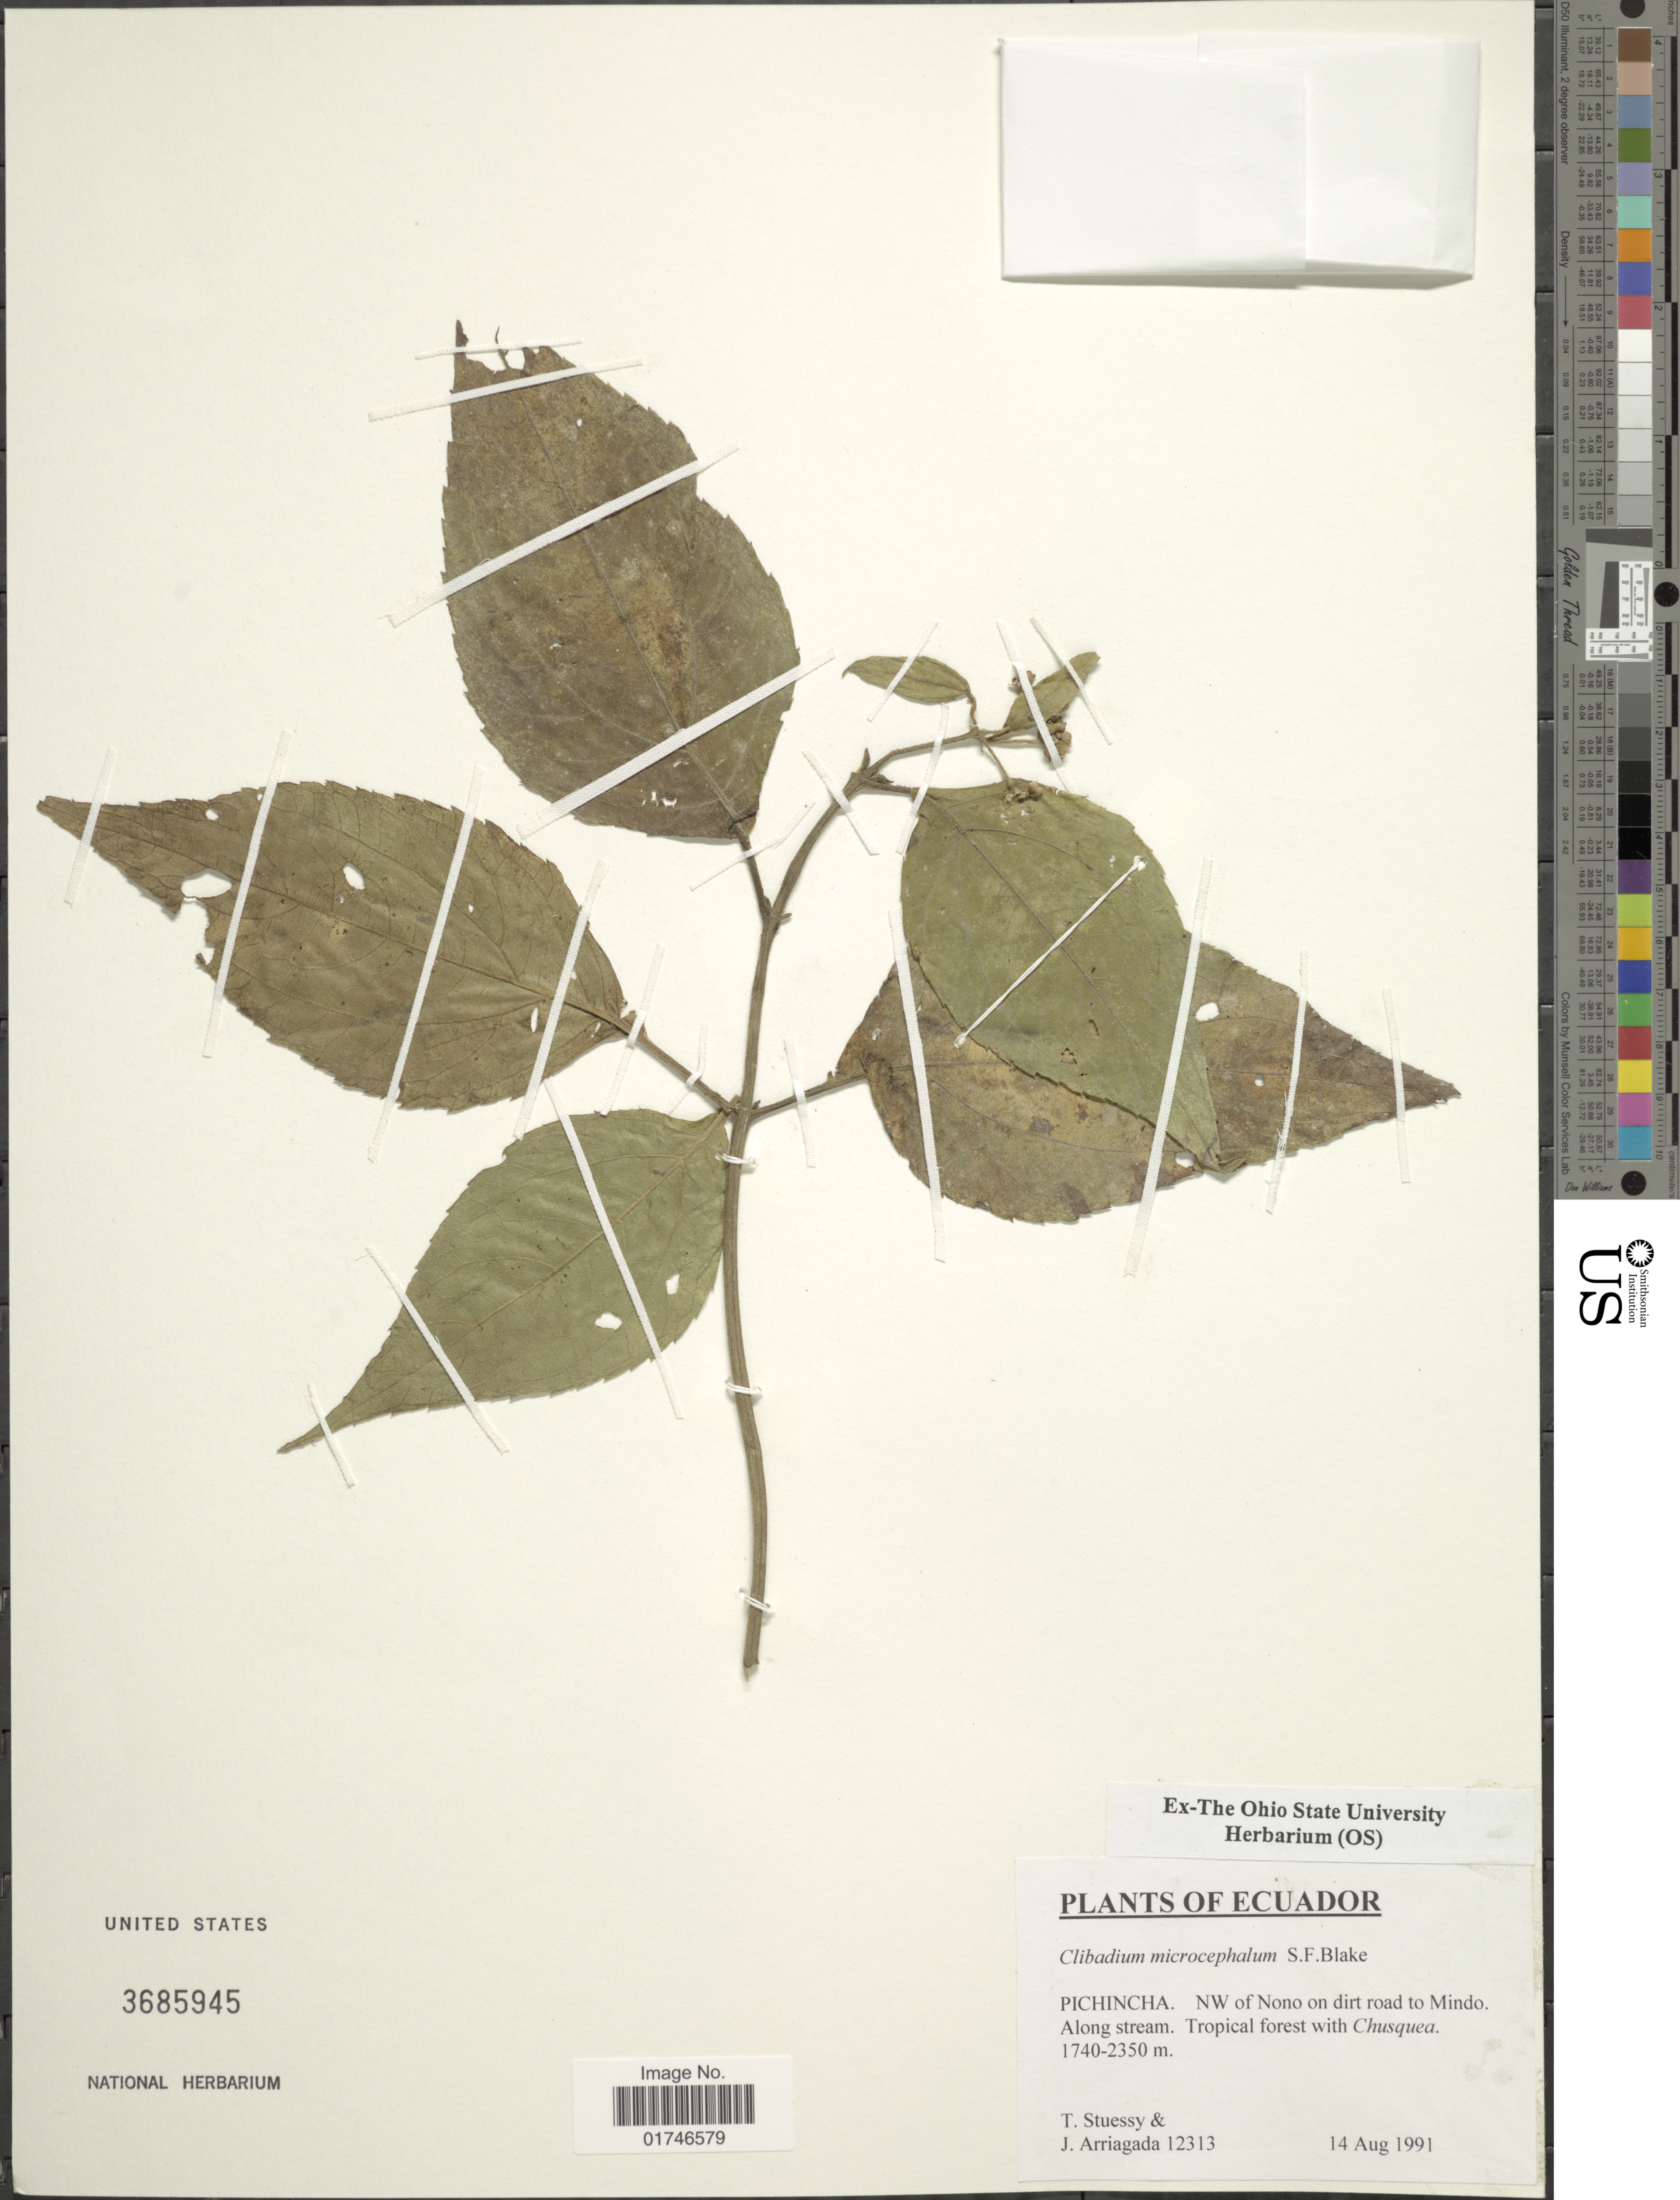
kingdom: Plantae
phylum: Tracheophyta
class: Magnoliopsida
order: Asterales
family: Asteraceae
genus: Clibadium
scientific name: Clibadium microcephalum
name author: S.F. Blake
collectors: T. Stuessy & J. Arriagada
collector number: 12313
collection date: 1991-08-14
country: Ecuador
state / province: Pichincha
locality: Pichincha, NW of Nono on dirt road to Mindo.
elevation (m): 1740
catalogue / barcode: US 3685945